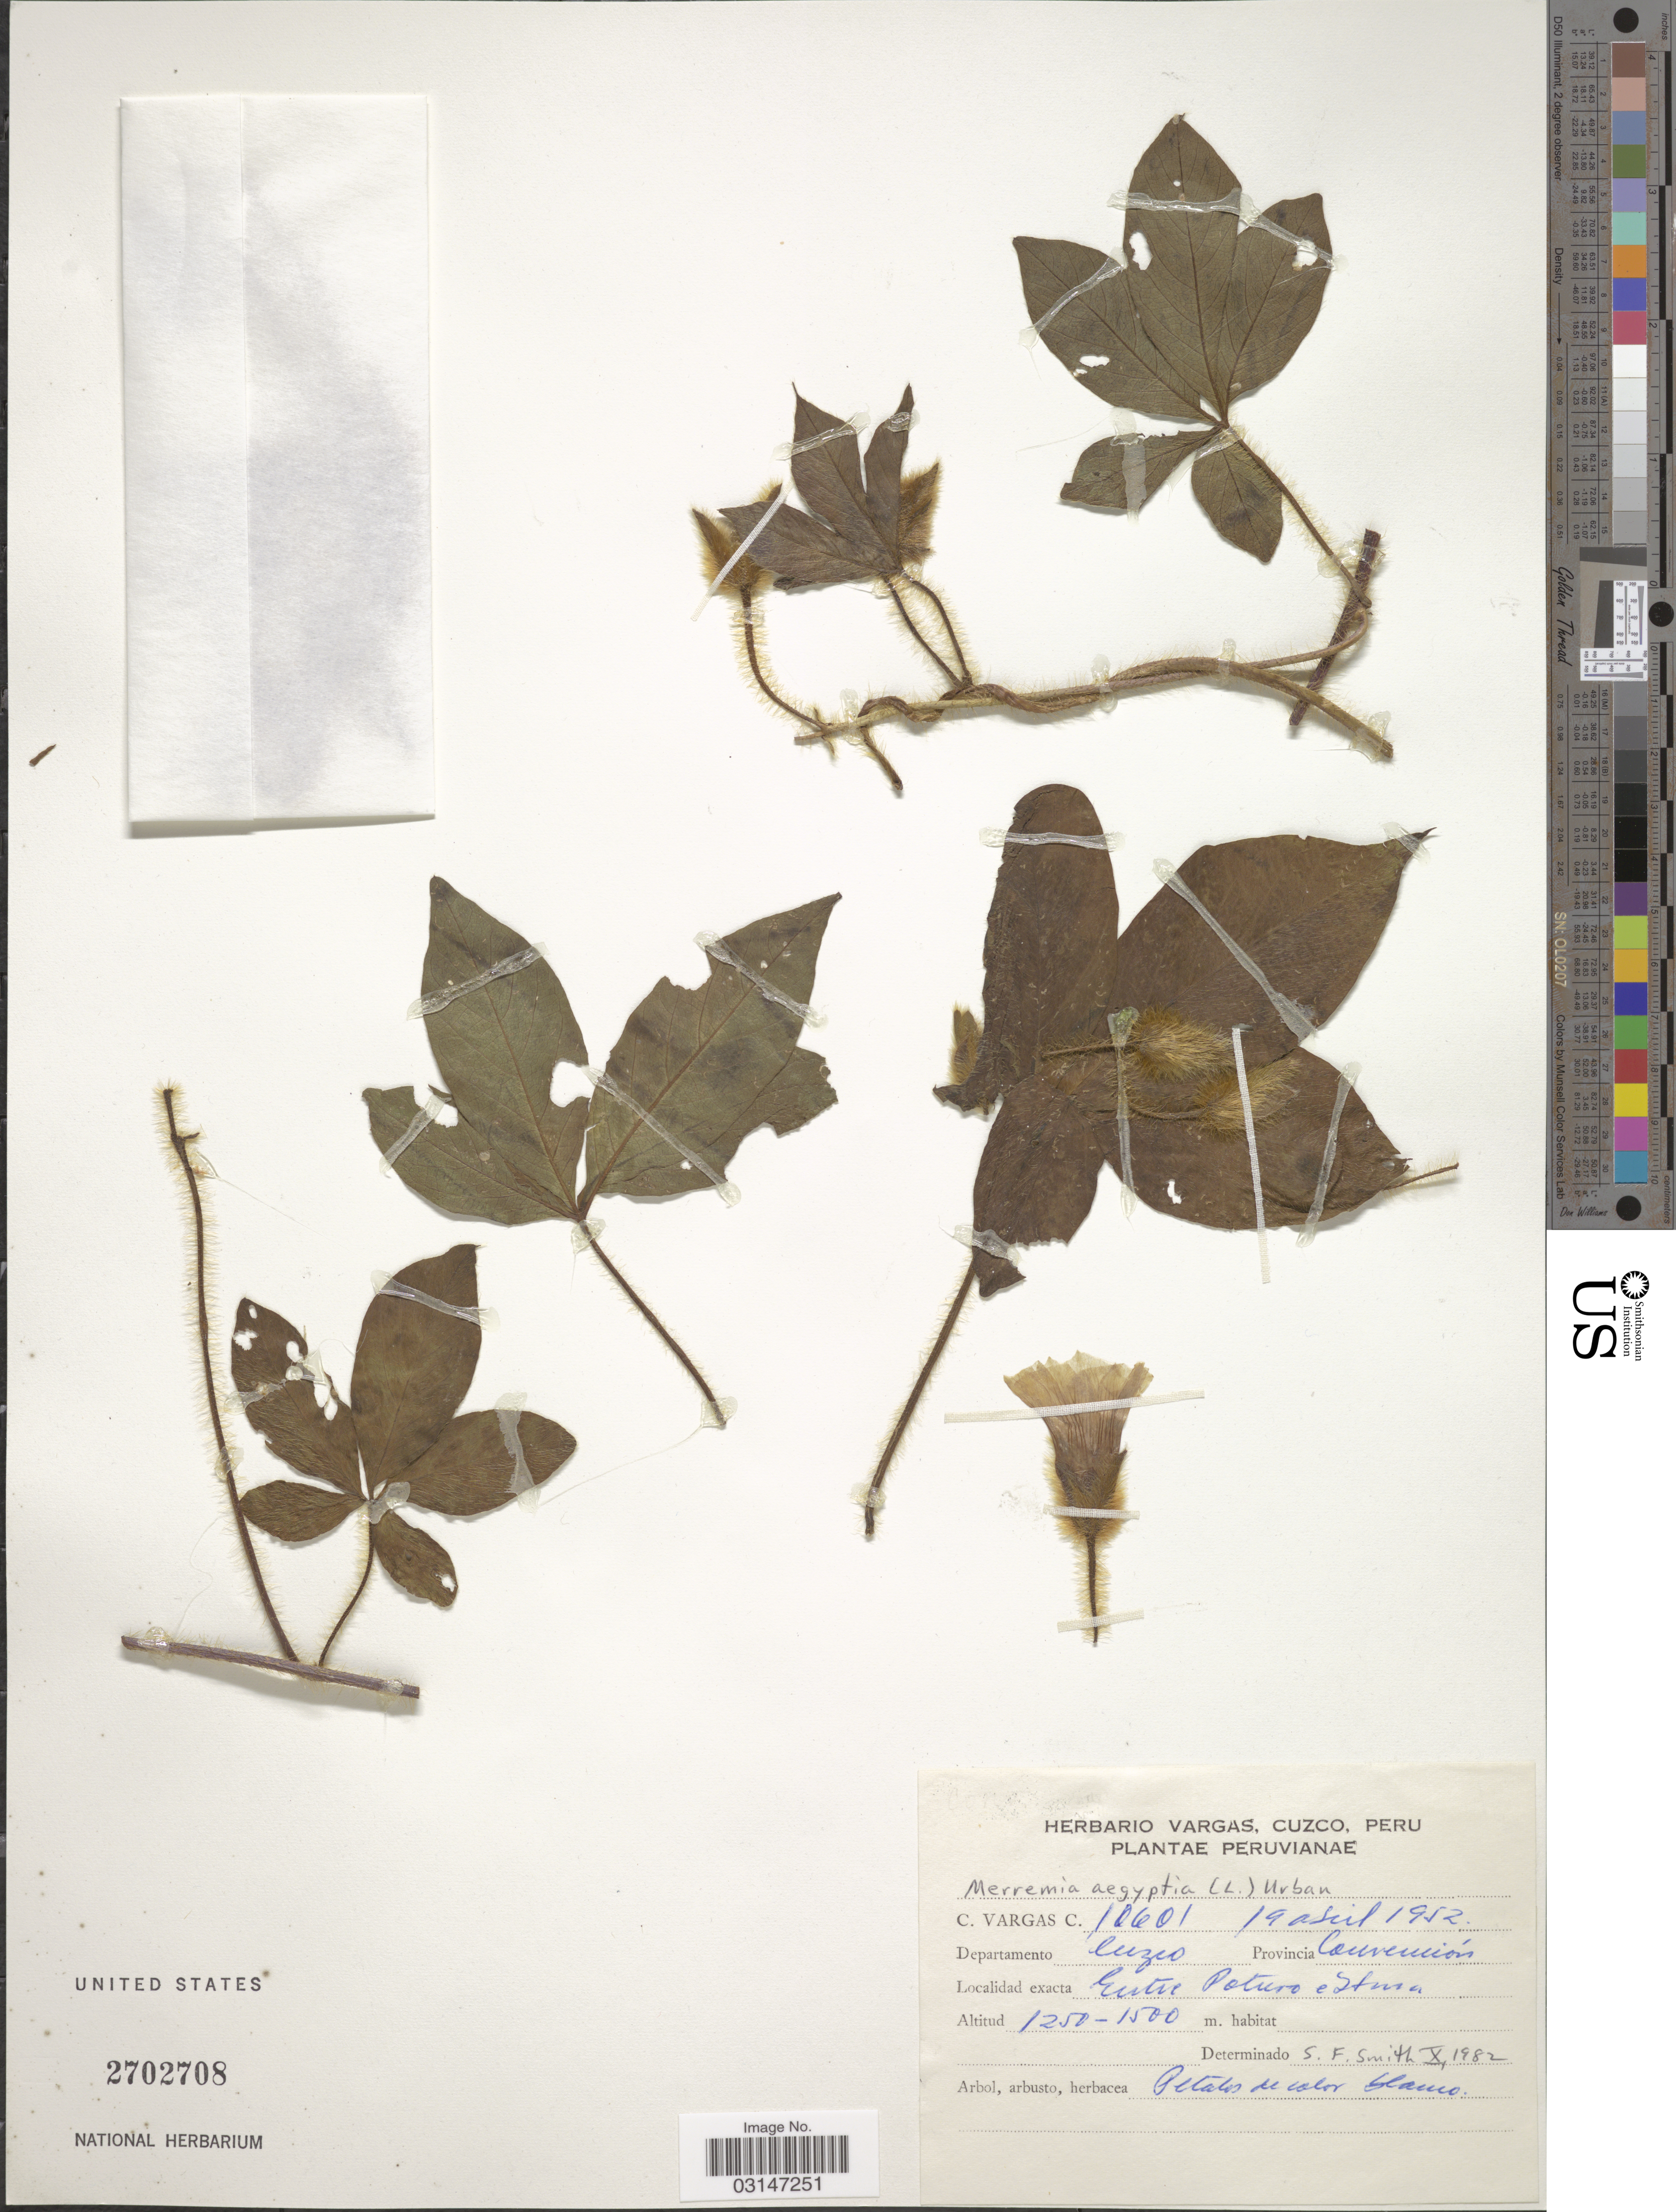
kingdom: Plantae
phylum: Tracheophyta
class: Magnoliopsida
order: Solanales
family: Convolvulaceae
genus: Merremia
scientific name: Merremia aegyptia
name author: (L.) Urb.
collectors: C. Vargas Calderón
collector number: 10601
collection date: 1952-04-19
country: Peru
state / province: Cusco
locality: Departamento Cuzco, Provincia Convención.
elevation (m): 1250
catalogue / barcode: US 2702708